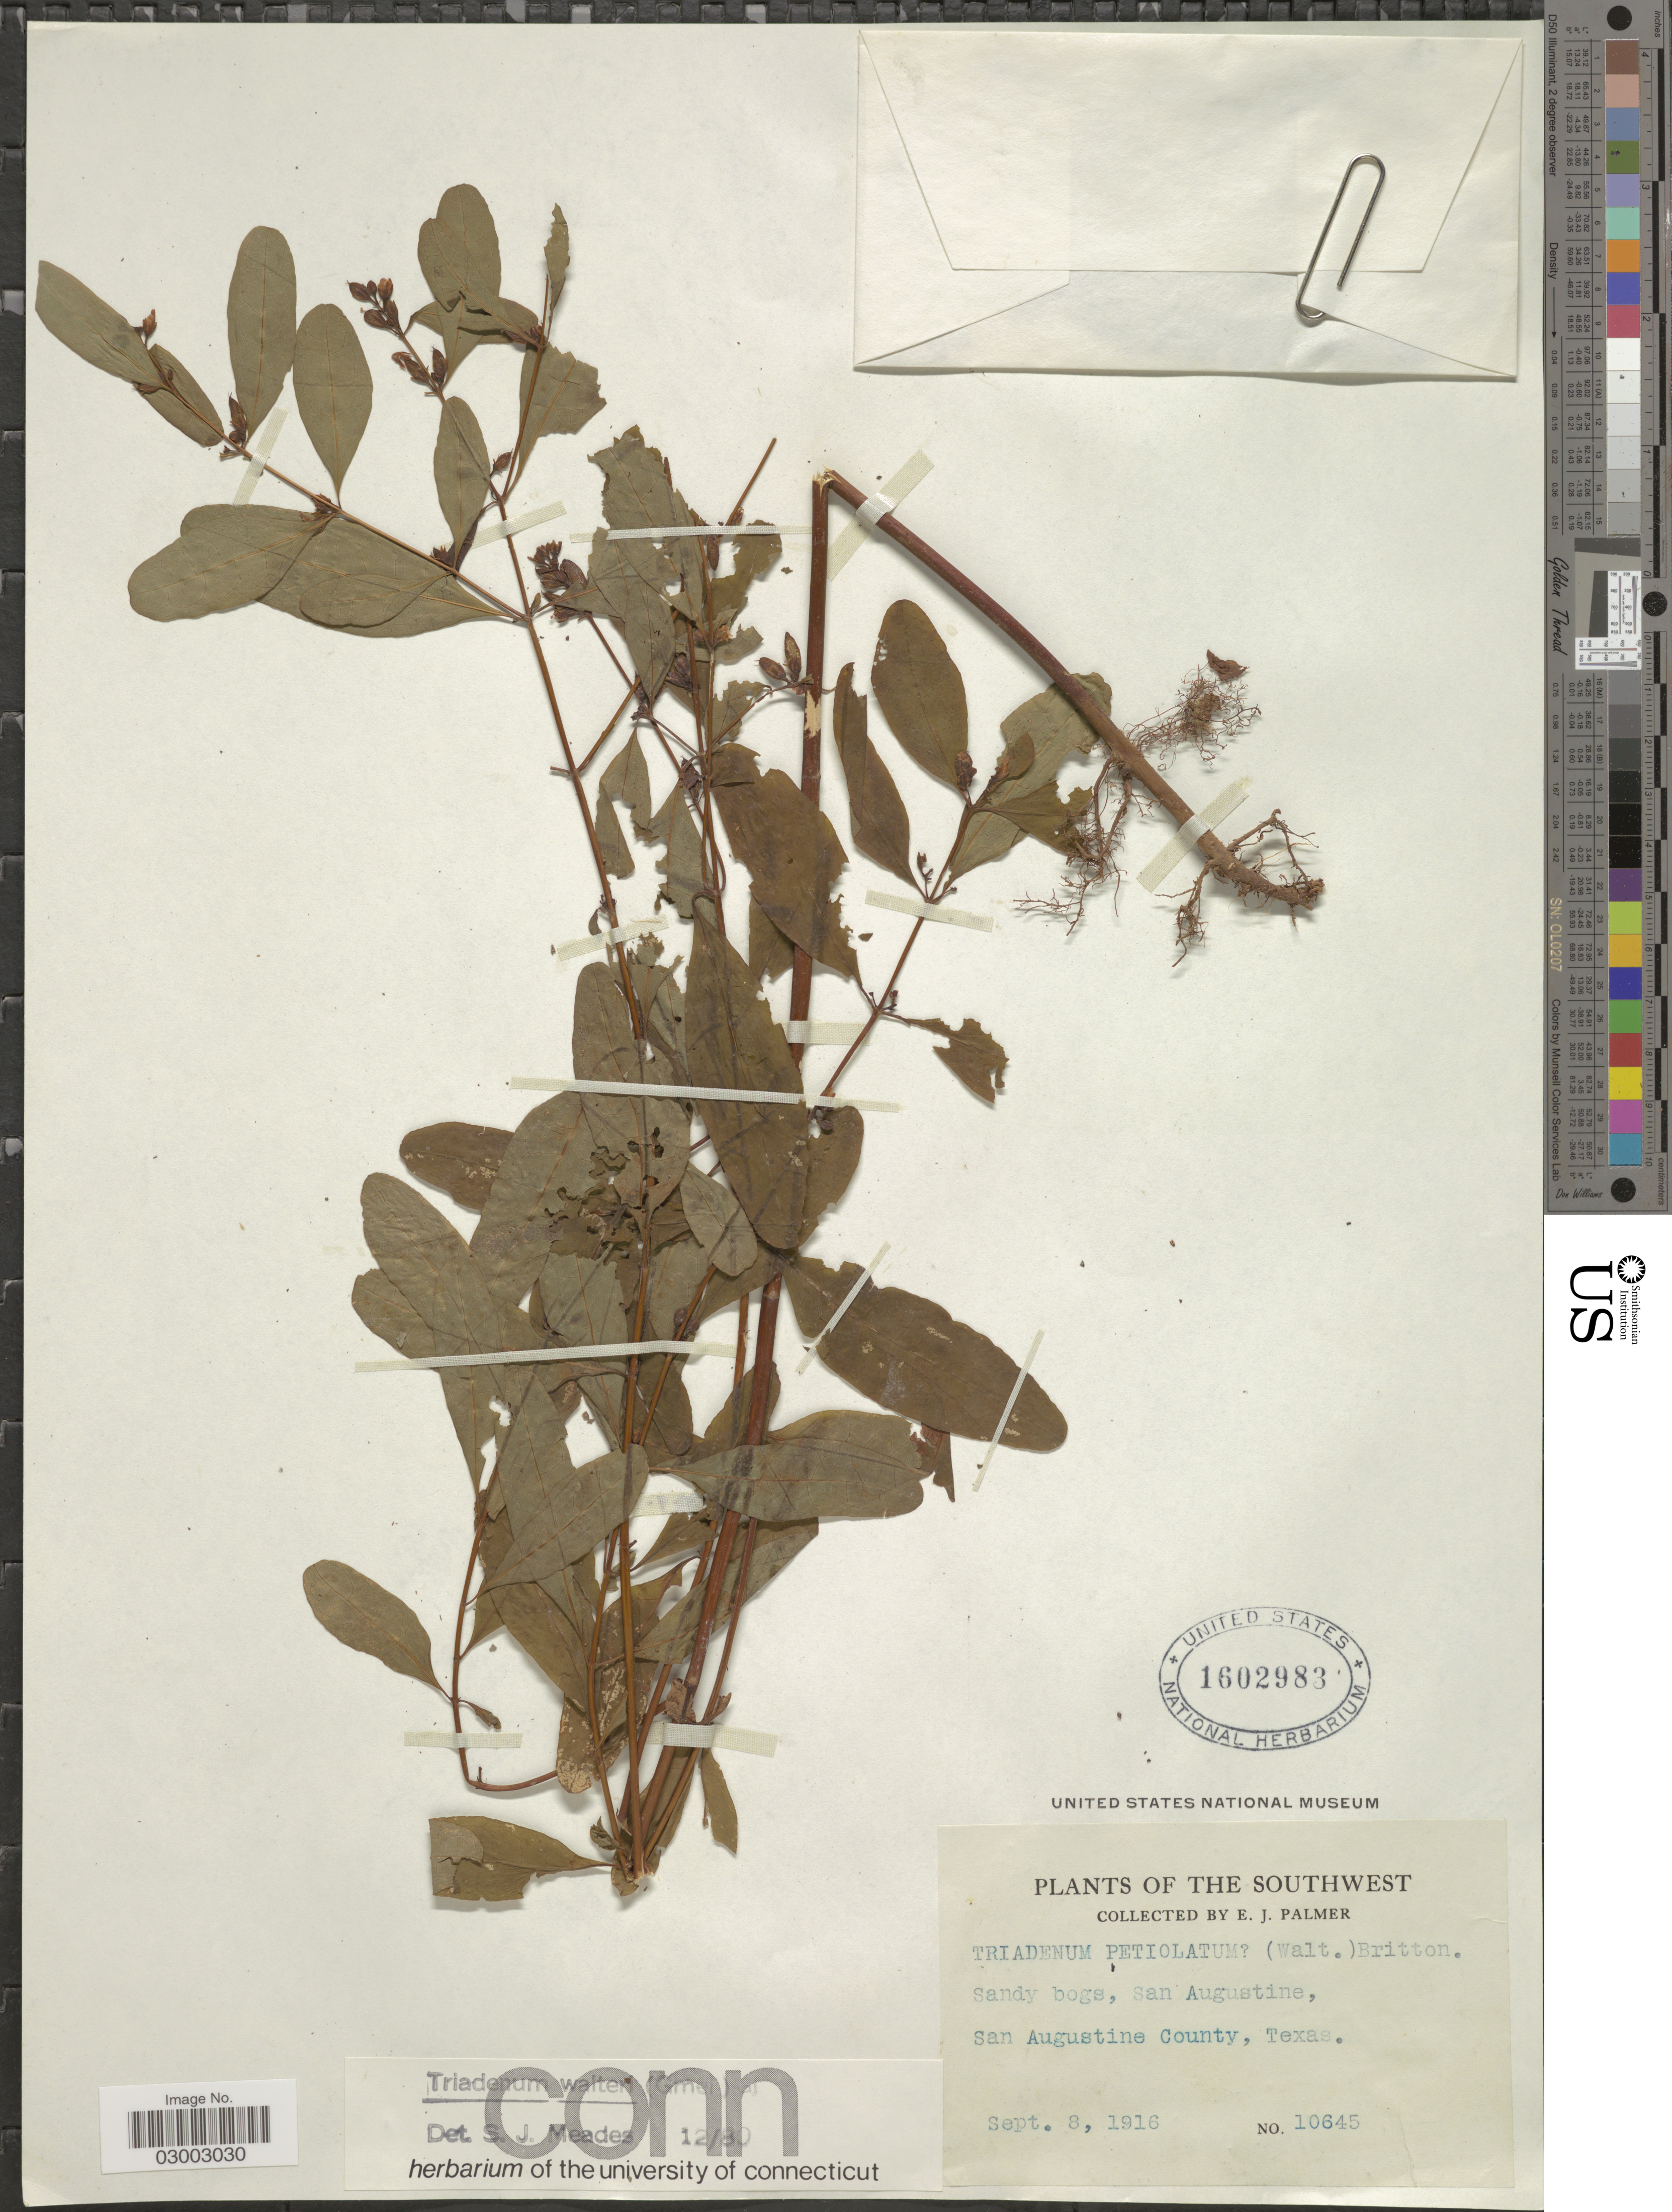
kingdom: Plantae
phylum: Tracheophyta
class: Magnoliopsida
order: Malpighiales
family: Hypericaceae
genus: Hypericum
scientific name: Hypericum walteri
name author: J.F. Gmel.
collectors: E. J. Palmer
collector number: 10645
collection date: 1916-09-08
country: United States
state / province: Texas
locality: The Southwest, Sandy bogs, San Augustine, San Augustine County.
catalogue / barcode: US 1602983